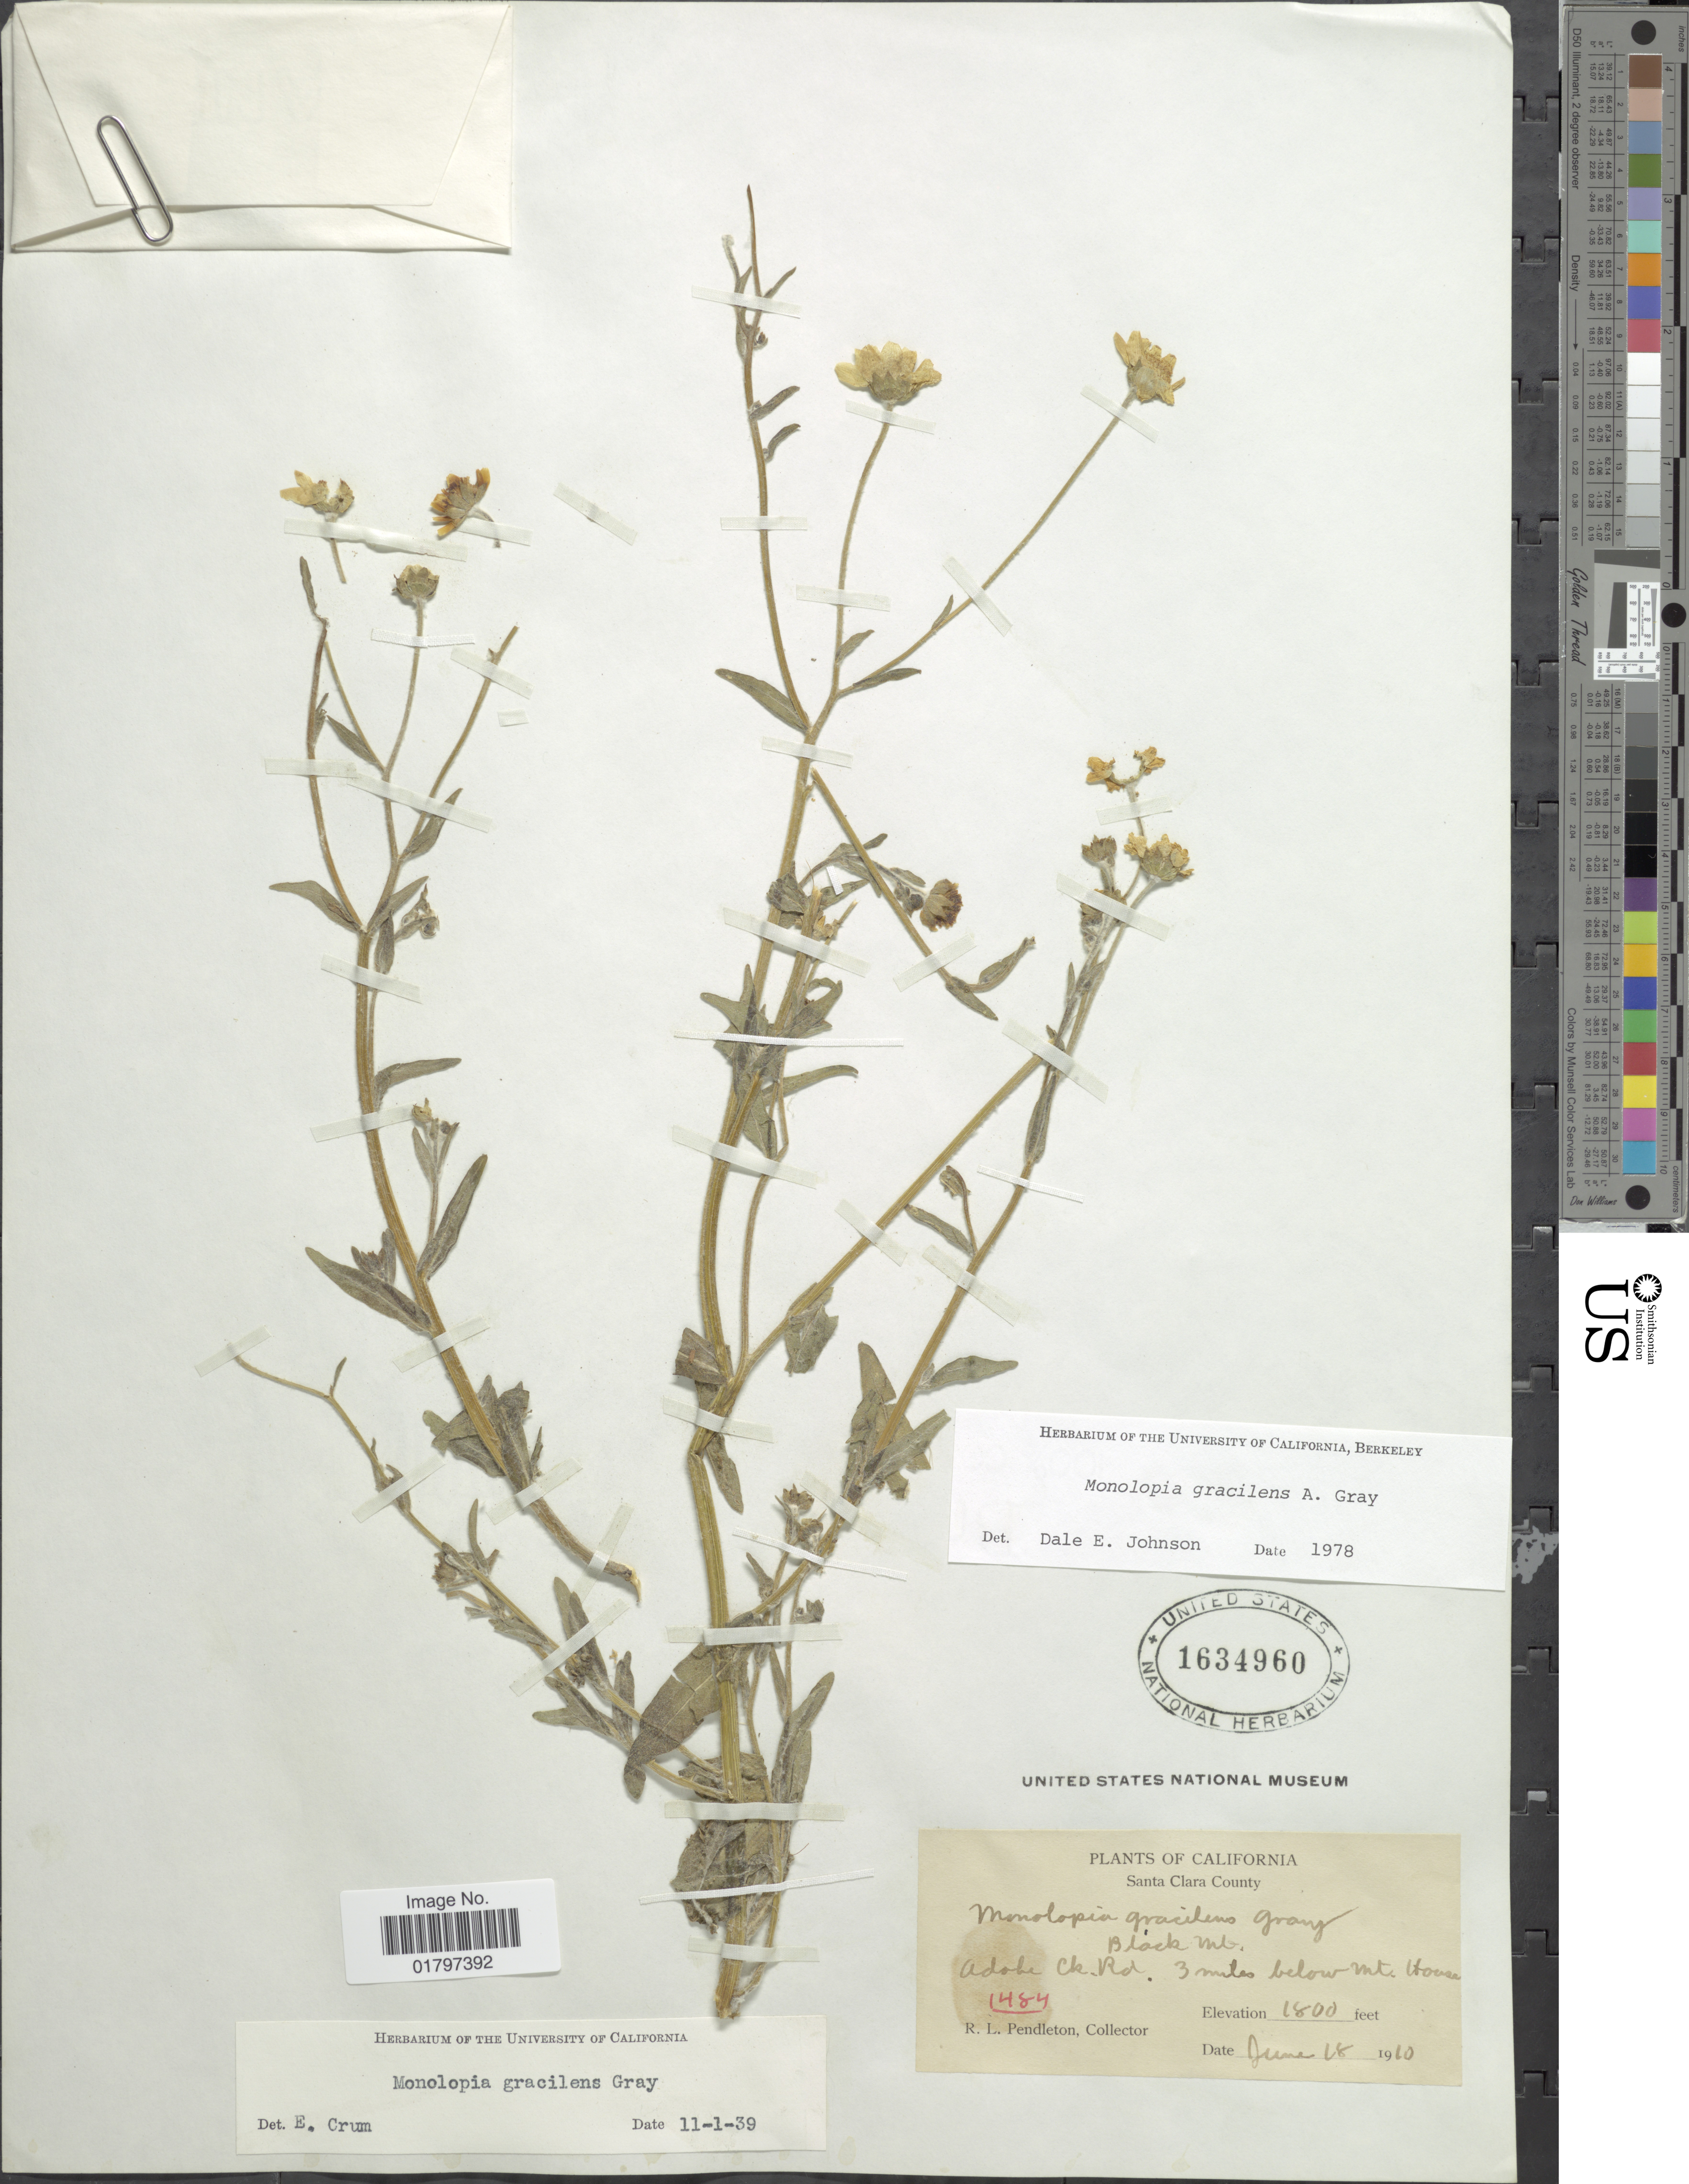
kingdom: Plantae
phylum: Tracheophyta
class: Magnoliopsida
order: Asterales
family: Asteraceae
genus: Monolopia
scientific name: Monolopia gracilens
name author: A. Gray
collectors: R. Pendleton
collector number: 484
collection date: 1910-06-18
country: United States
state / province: California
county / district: Santa Clara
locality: Santa Clara County. Adobe Ck. Rd. 3 miles below Mts. House.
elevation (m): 549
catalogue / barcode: US 1634960